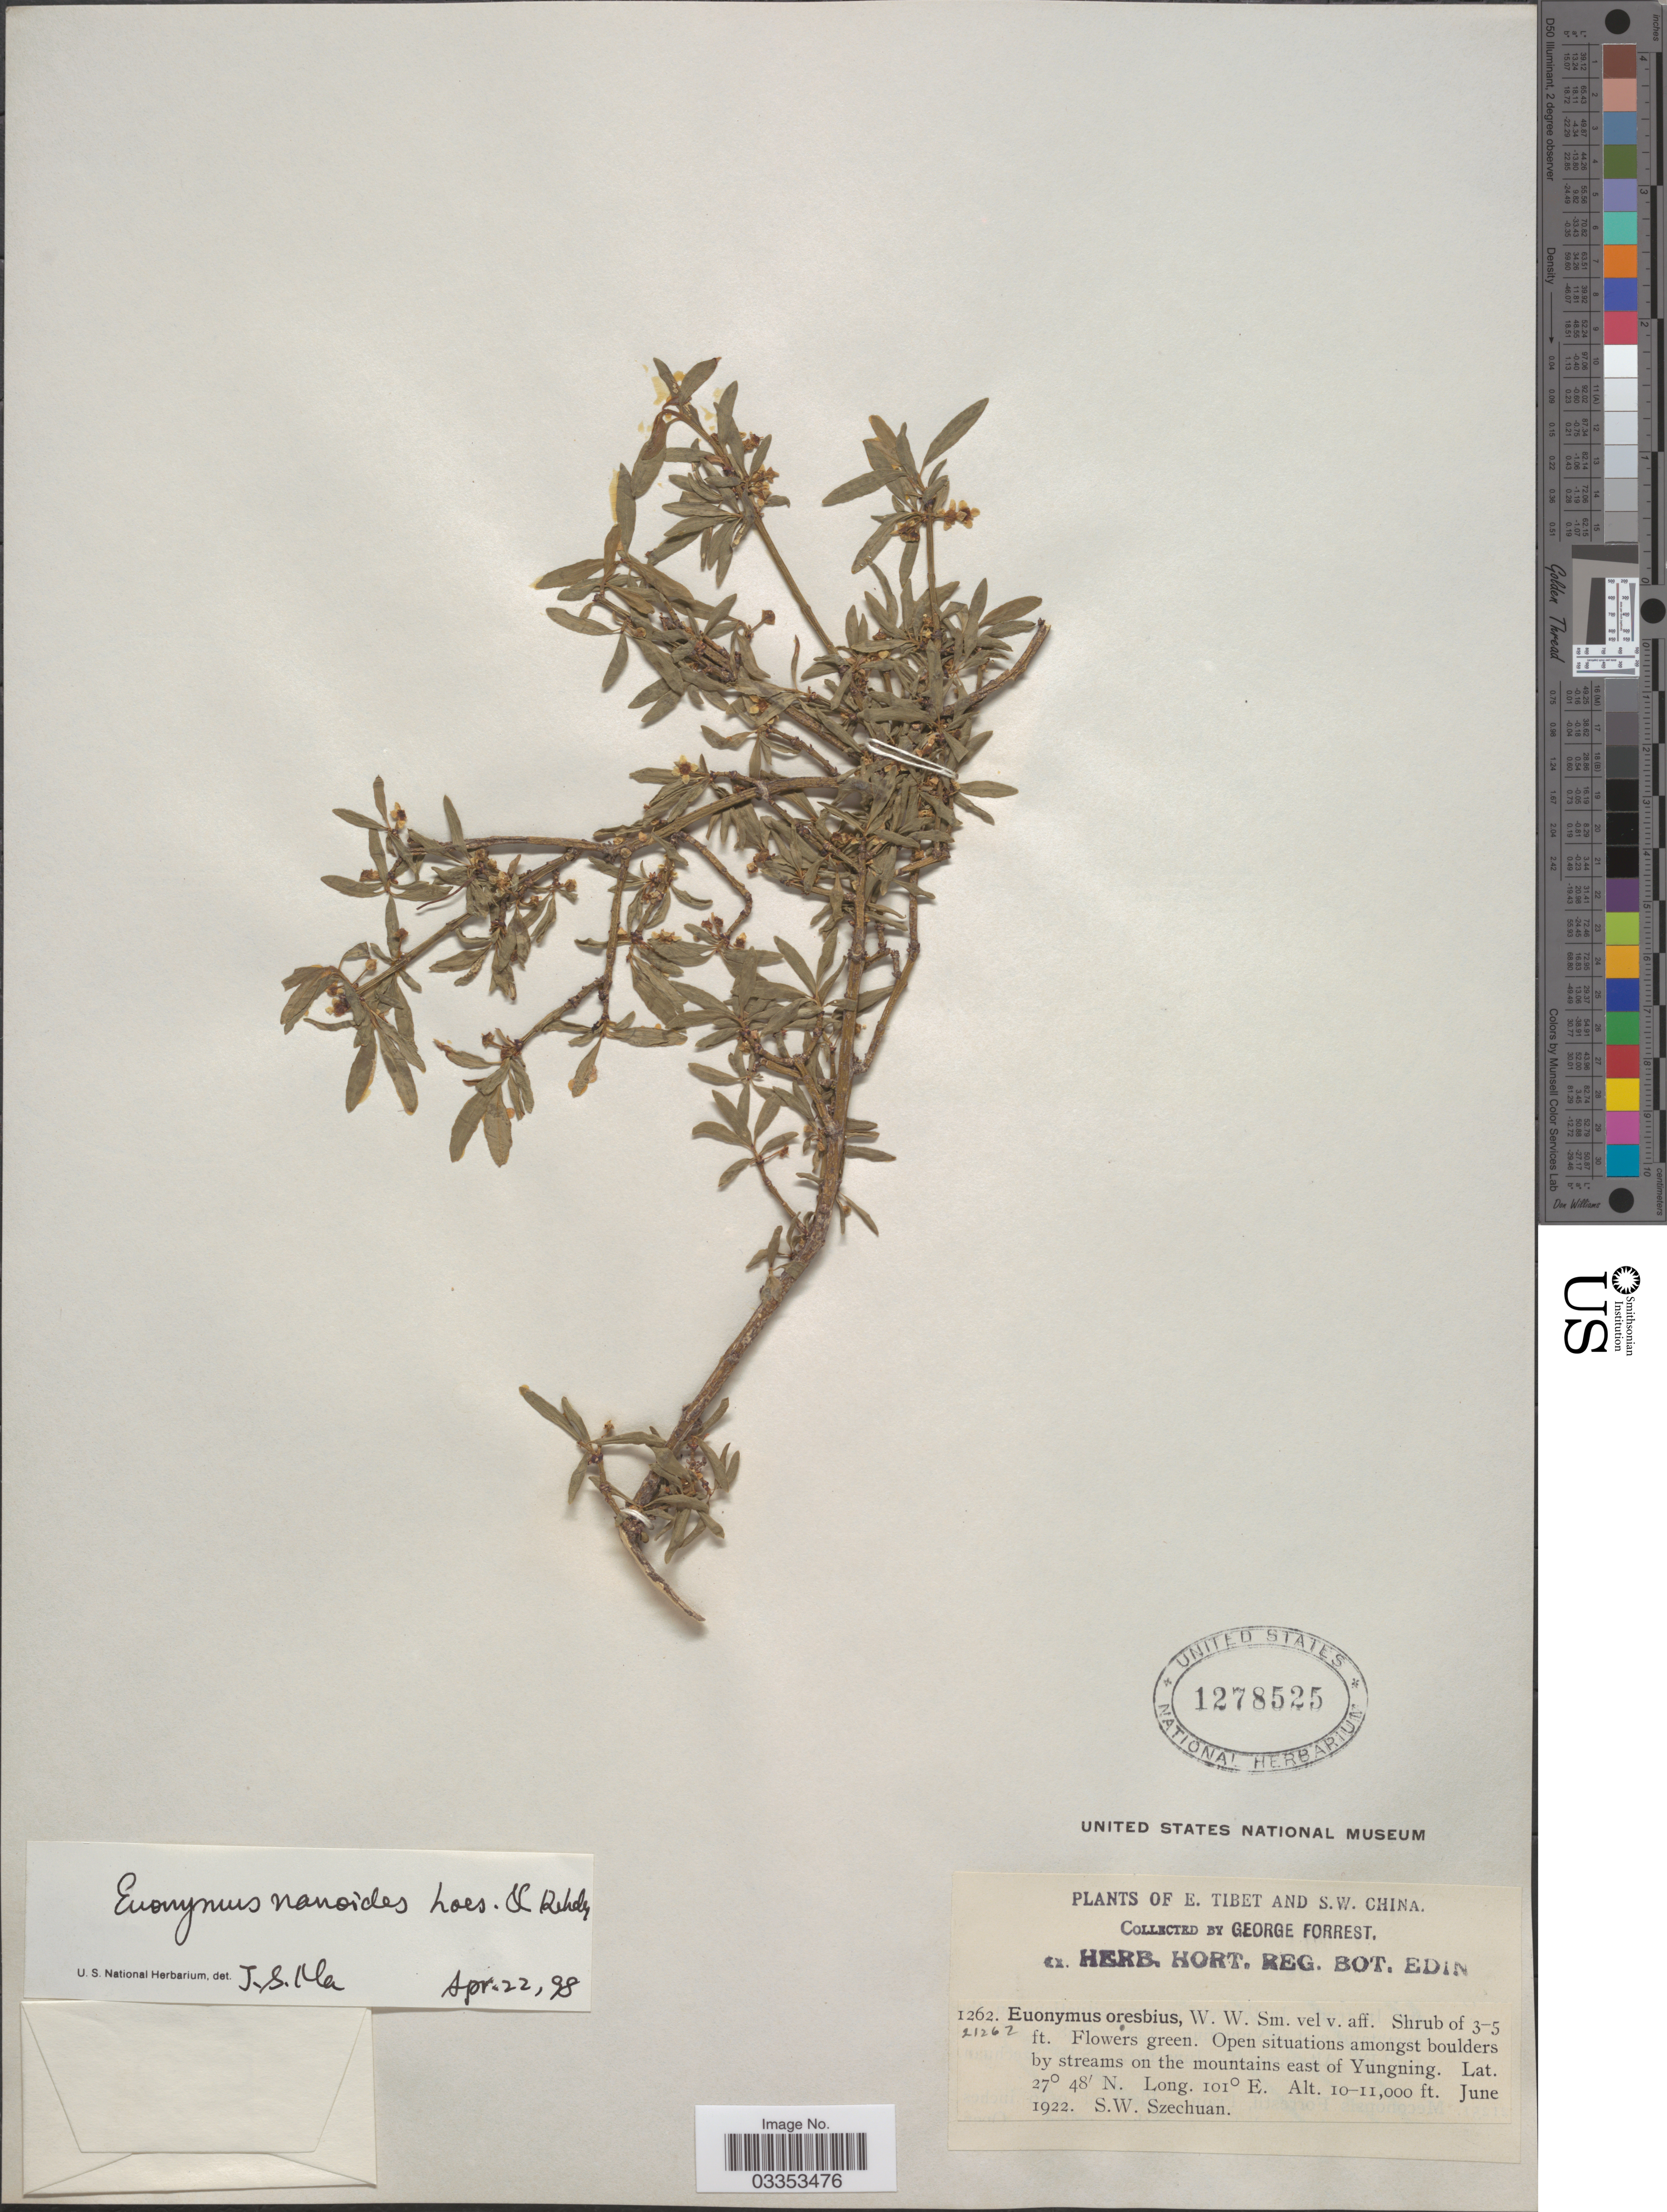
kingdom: Plantae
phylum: Tracheophyta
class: Magnoliopsida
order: Celastrales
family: Celastraceae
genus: Euonymus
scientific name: Euonymus nanoides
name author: Loes. & Rehder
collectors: G. Forrest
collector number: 1262/21262?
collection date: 1922-06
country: China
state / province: Sichuan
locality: E. Tibet and S.W. China. On the mountains east of Yungning. S.W. Szechuan.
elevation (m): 3048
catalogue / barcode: US 1278525